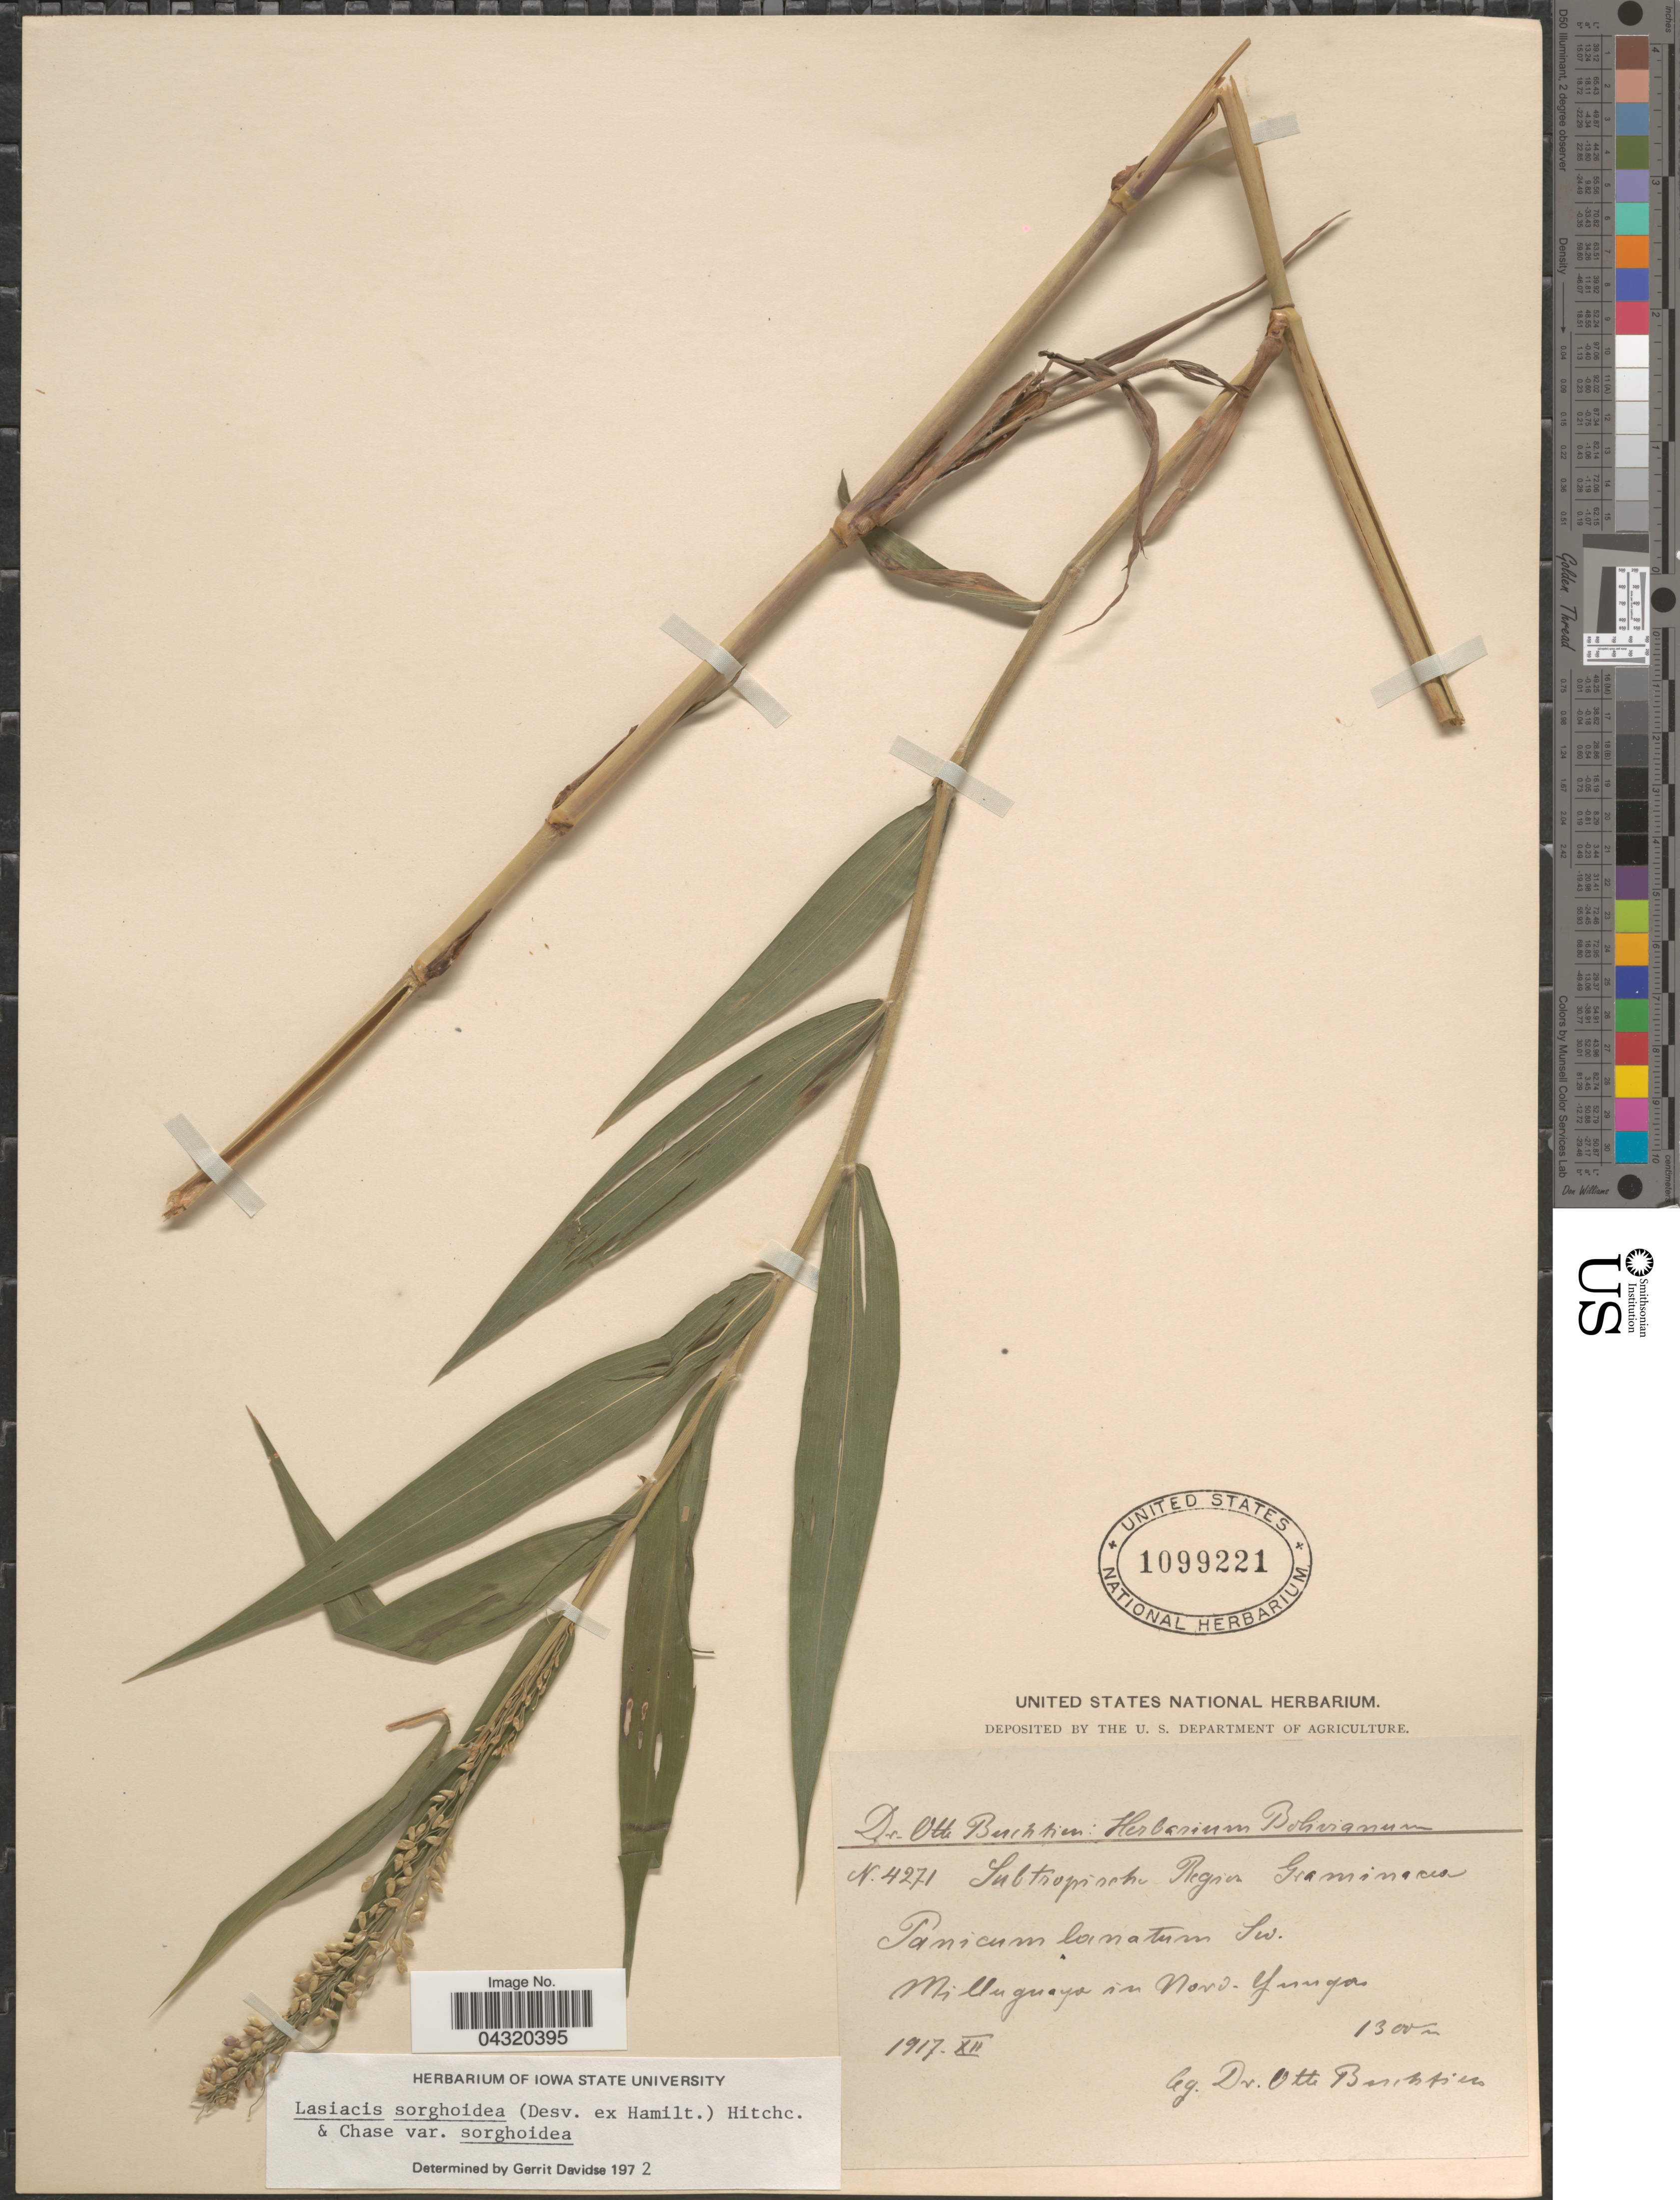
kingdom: Plantae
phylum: Tracheophyta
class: Liliopsida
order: Poales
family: Poaceae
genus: Lasiacis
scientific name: Lasiacis sorghoidea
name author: (Desv. ex Ham.) Hitchc. & Chase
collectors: O. Buchtien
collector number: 4271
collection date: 1917-12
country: Bolivia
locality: Milluguaya in Nord-Yungas.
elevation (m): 1300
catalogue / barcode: US 1099221